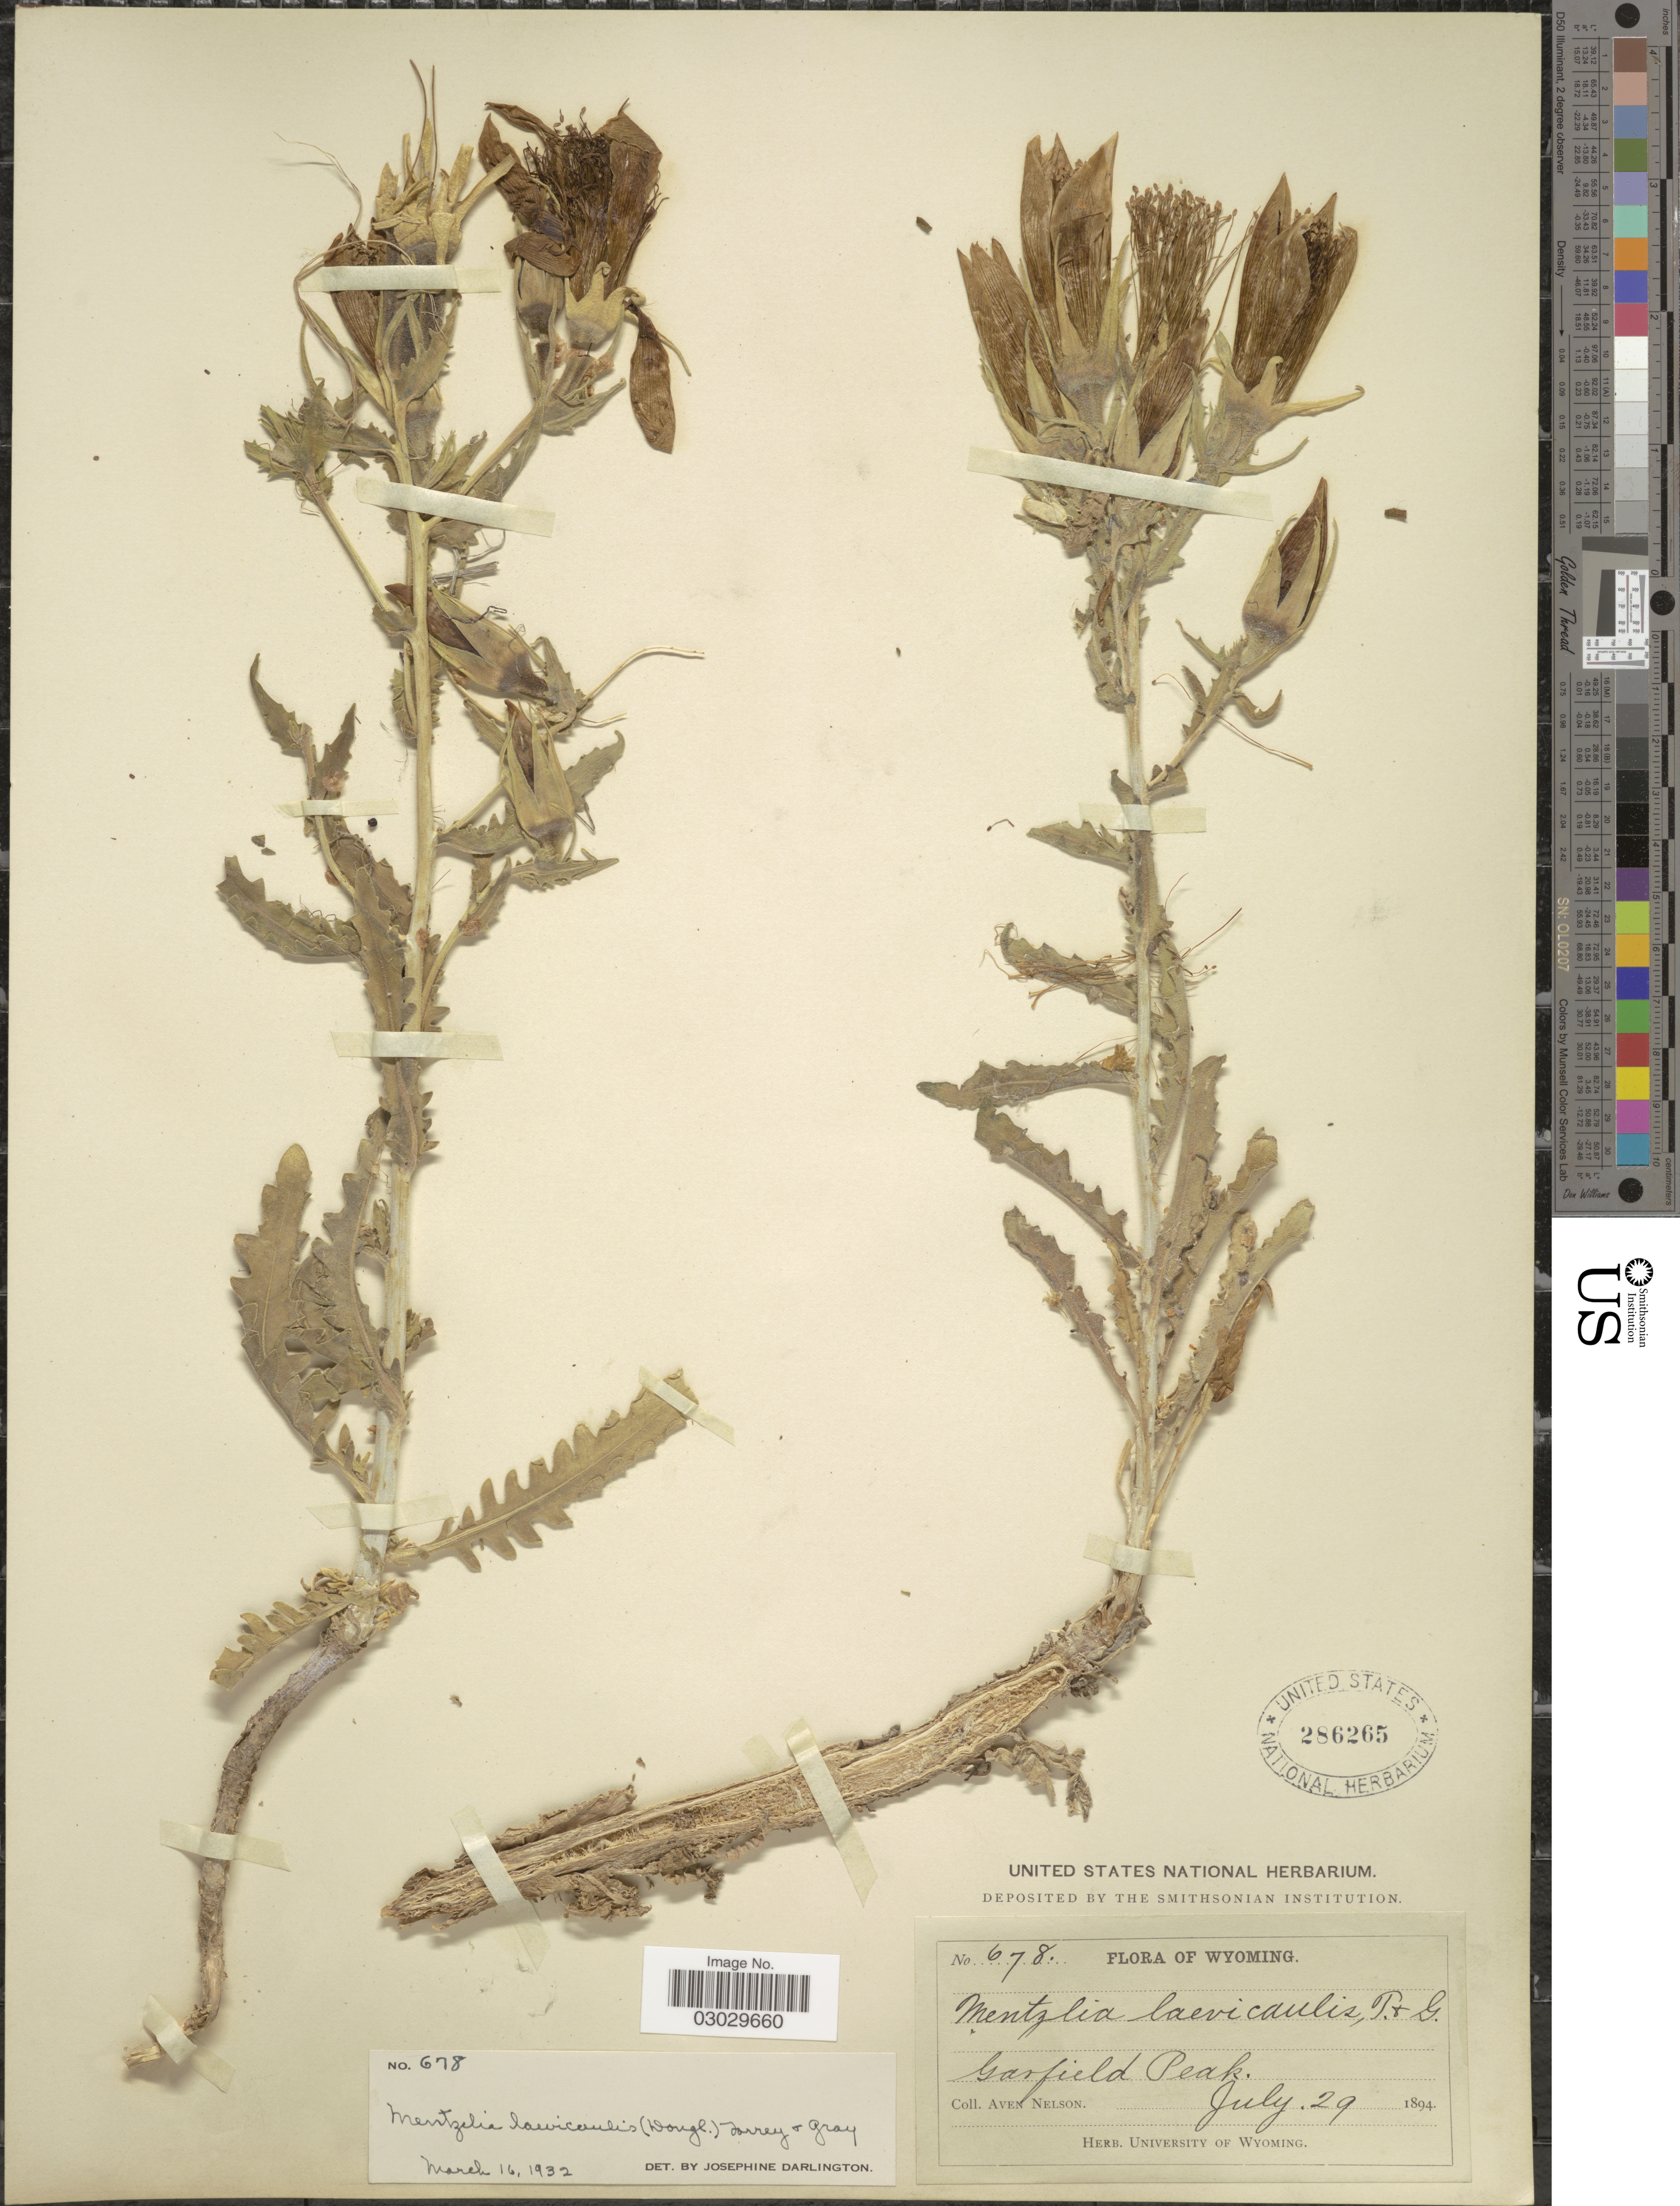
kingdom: Plantae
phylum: Tracheophyta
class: Magnoliopsida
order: Cornales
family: Loasaceae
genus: Mentzelia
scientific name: Mentzelia laevicaulis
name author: (Douglas ex Hook.) Torr. & A. Gray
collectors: A. Nelson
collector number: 678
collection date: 1894-07-29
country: United States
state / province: Wyoming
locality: Garfield Peak.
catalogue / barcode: US 286265